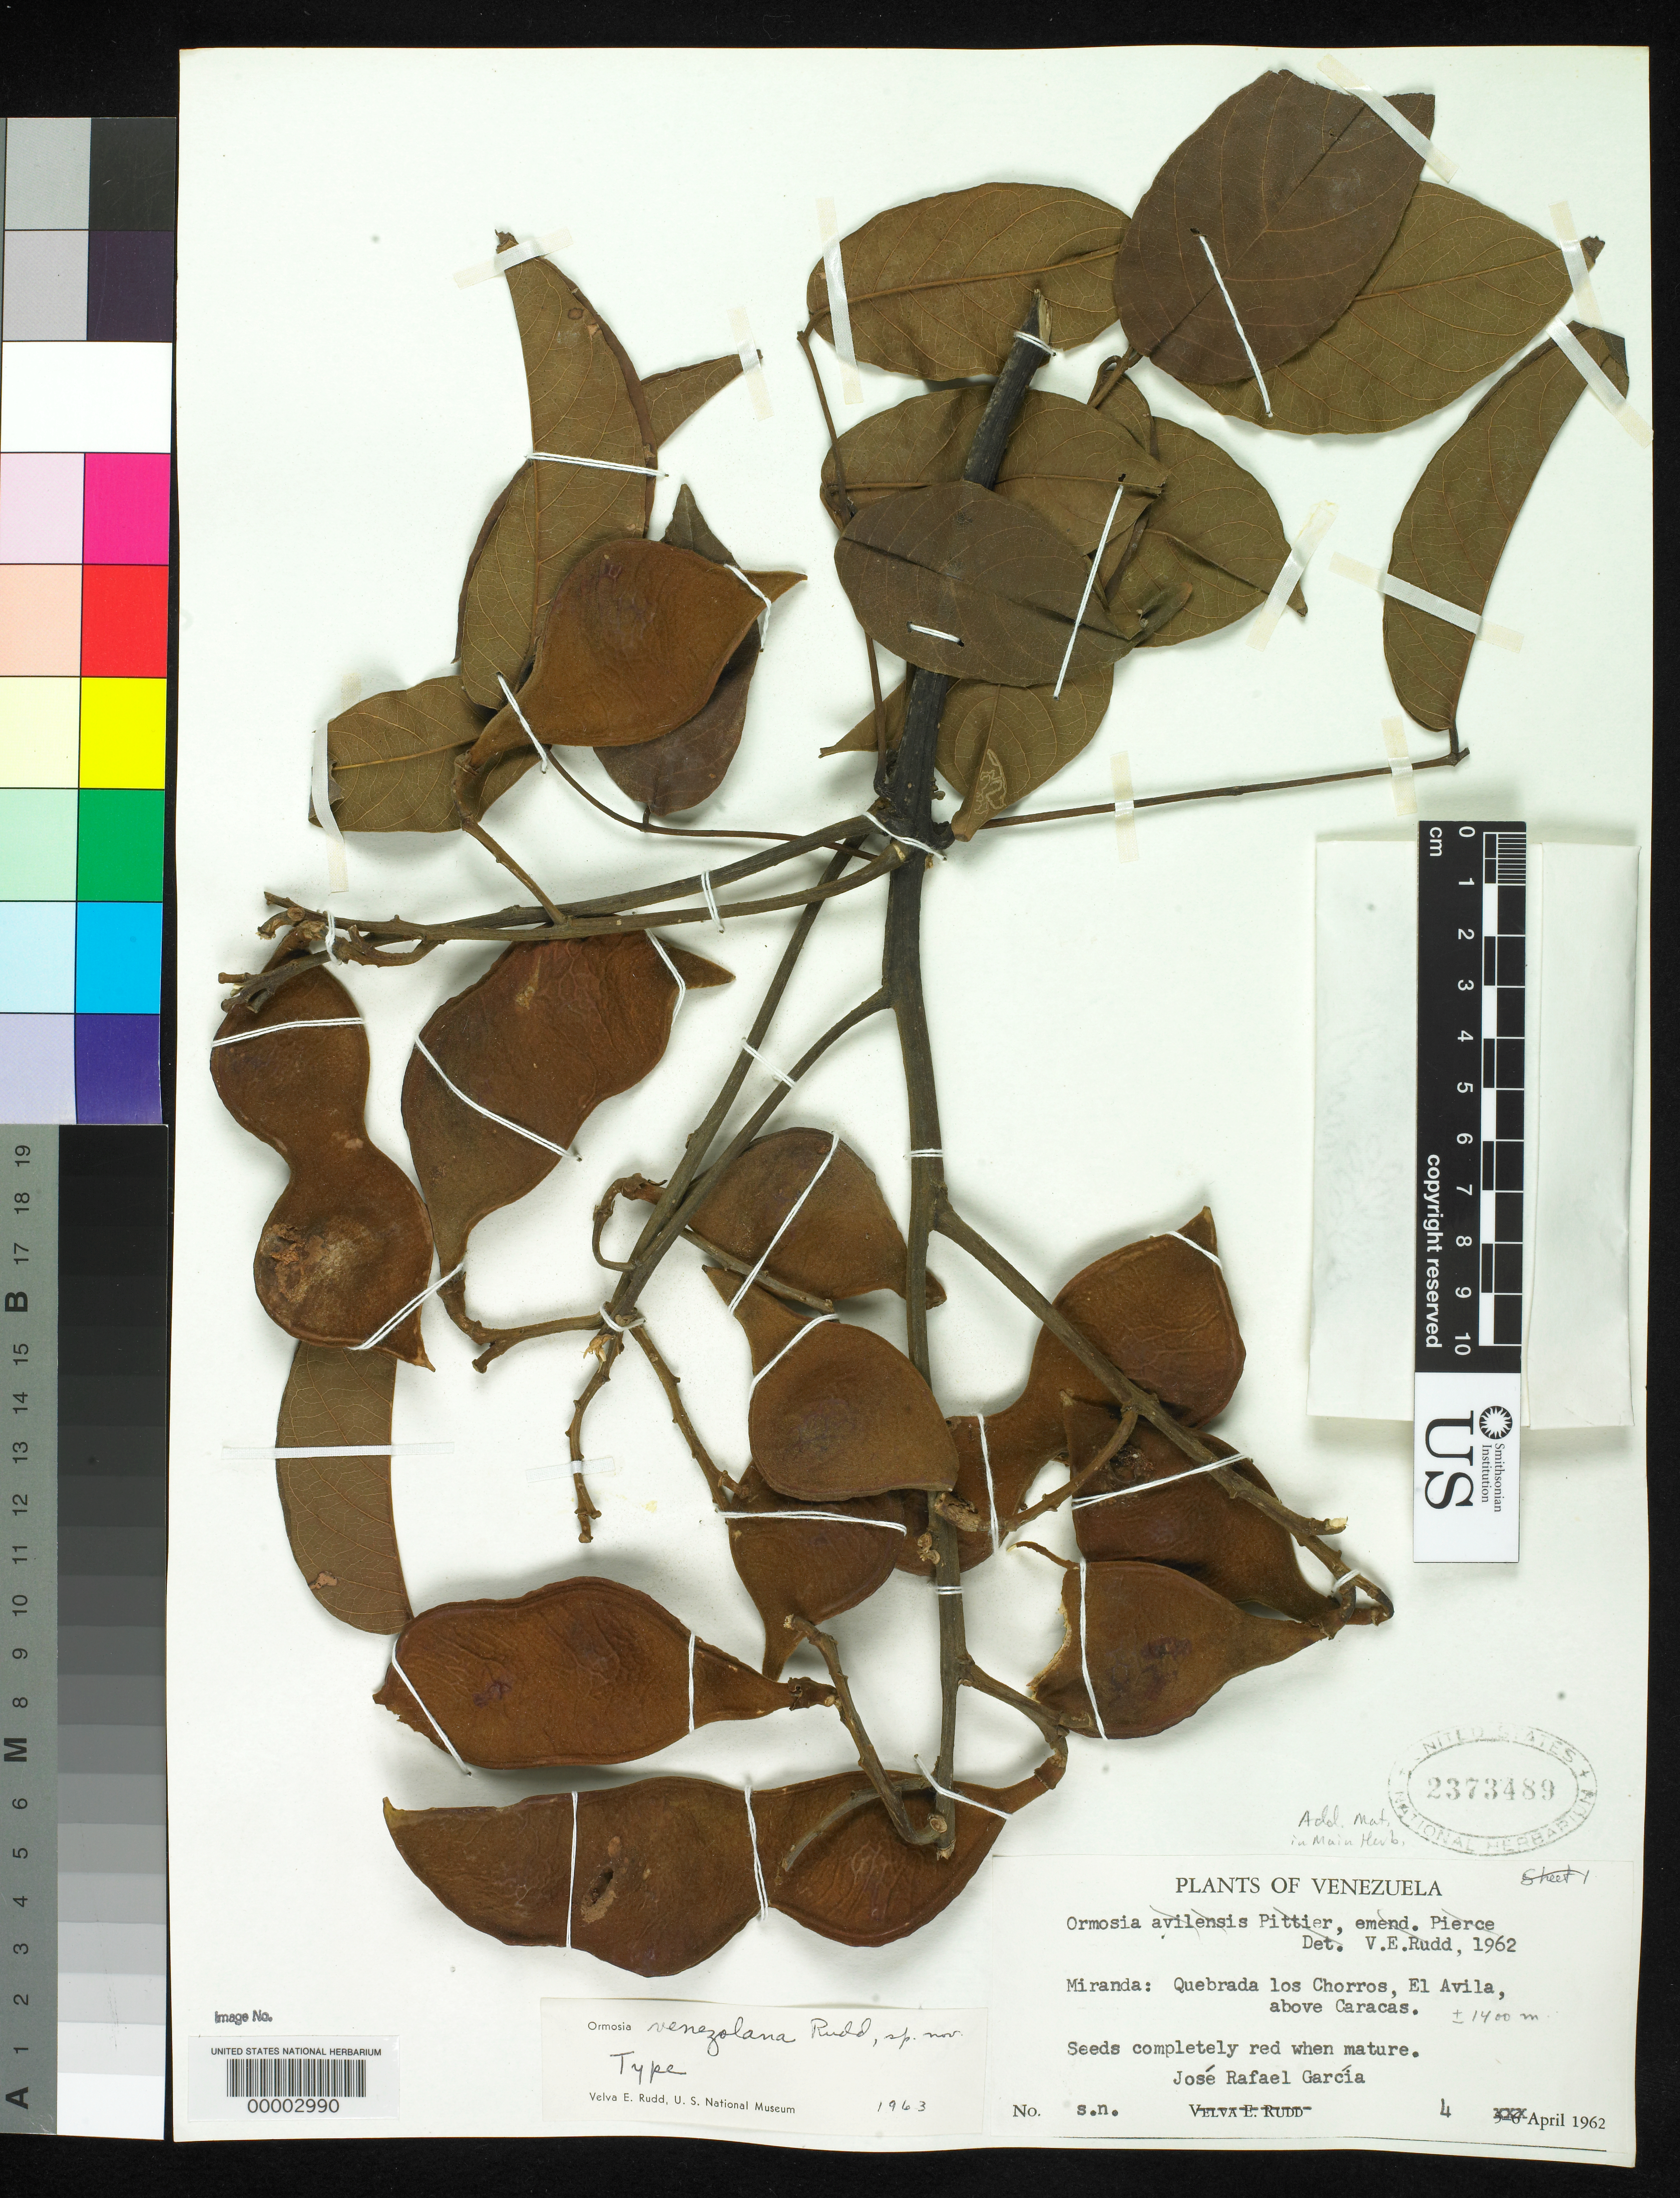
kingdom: Plantae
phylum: Tracheophyta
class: Magnoliopsida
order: Fabales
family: Fabaceae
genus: Ormosia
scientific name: Ormosia venezolana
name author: Rudd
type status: Holotype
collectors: J. R. Garcia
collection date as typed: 04 Apr 1962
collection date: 1962-04-04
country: Venezuela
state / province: Miranda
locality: Quebrada Los Chorros, El Auila, above Caracas.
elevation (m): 1400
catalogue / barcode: US 2373489